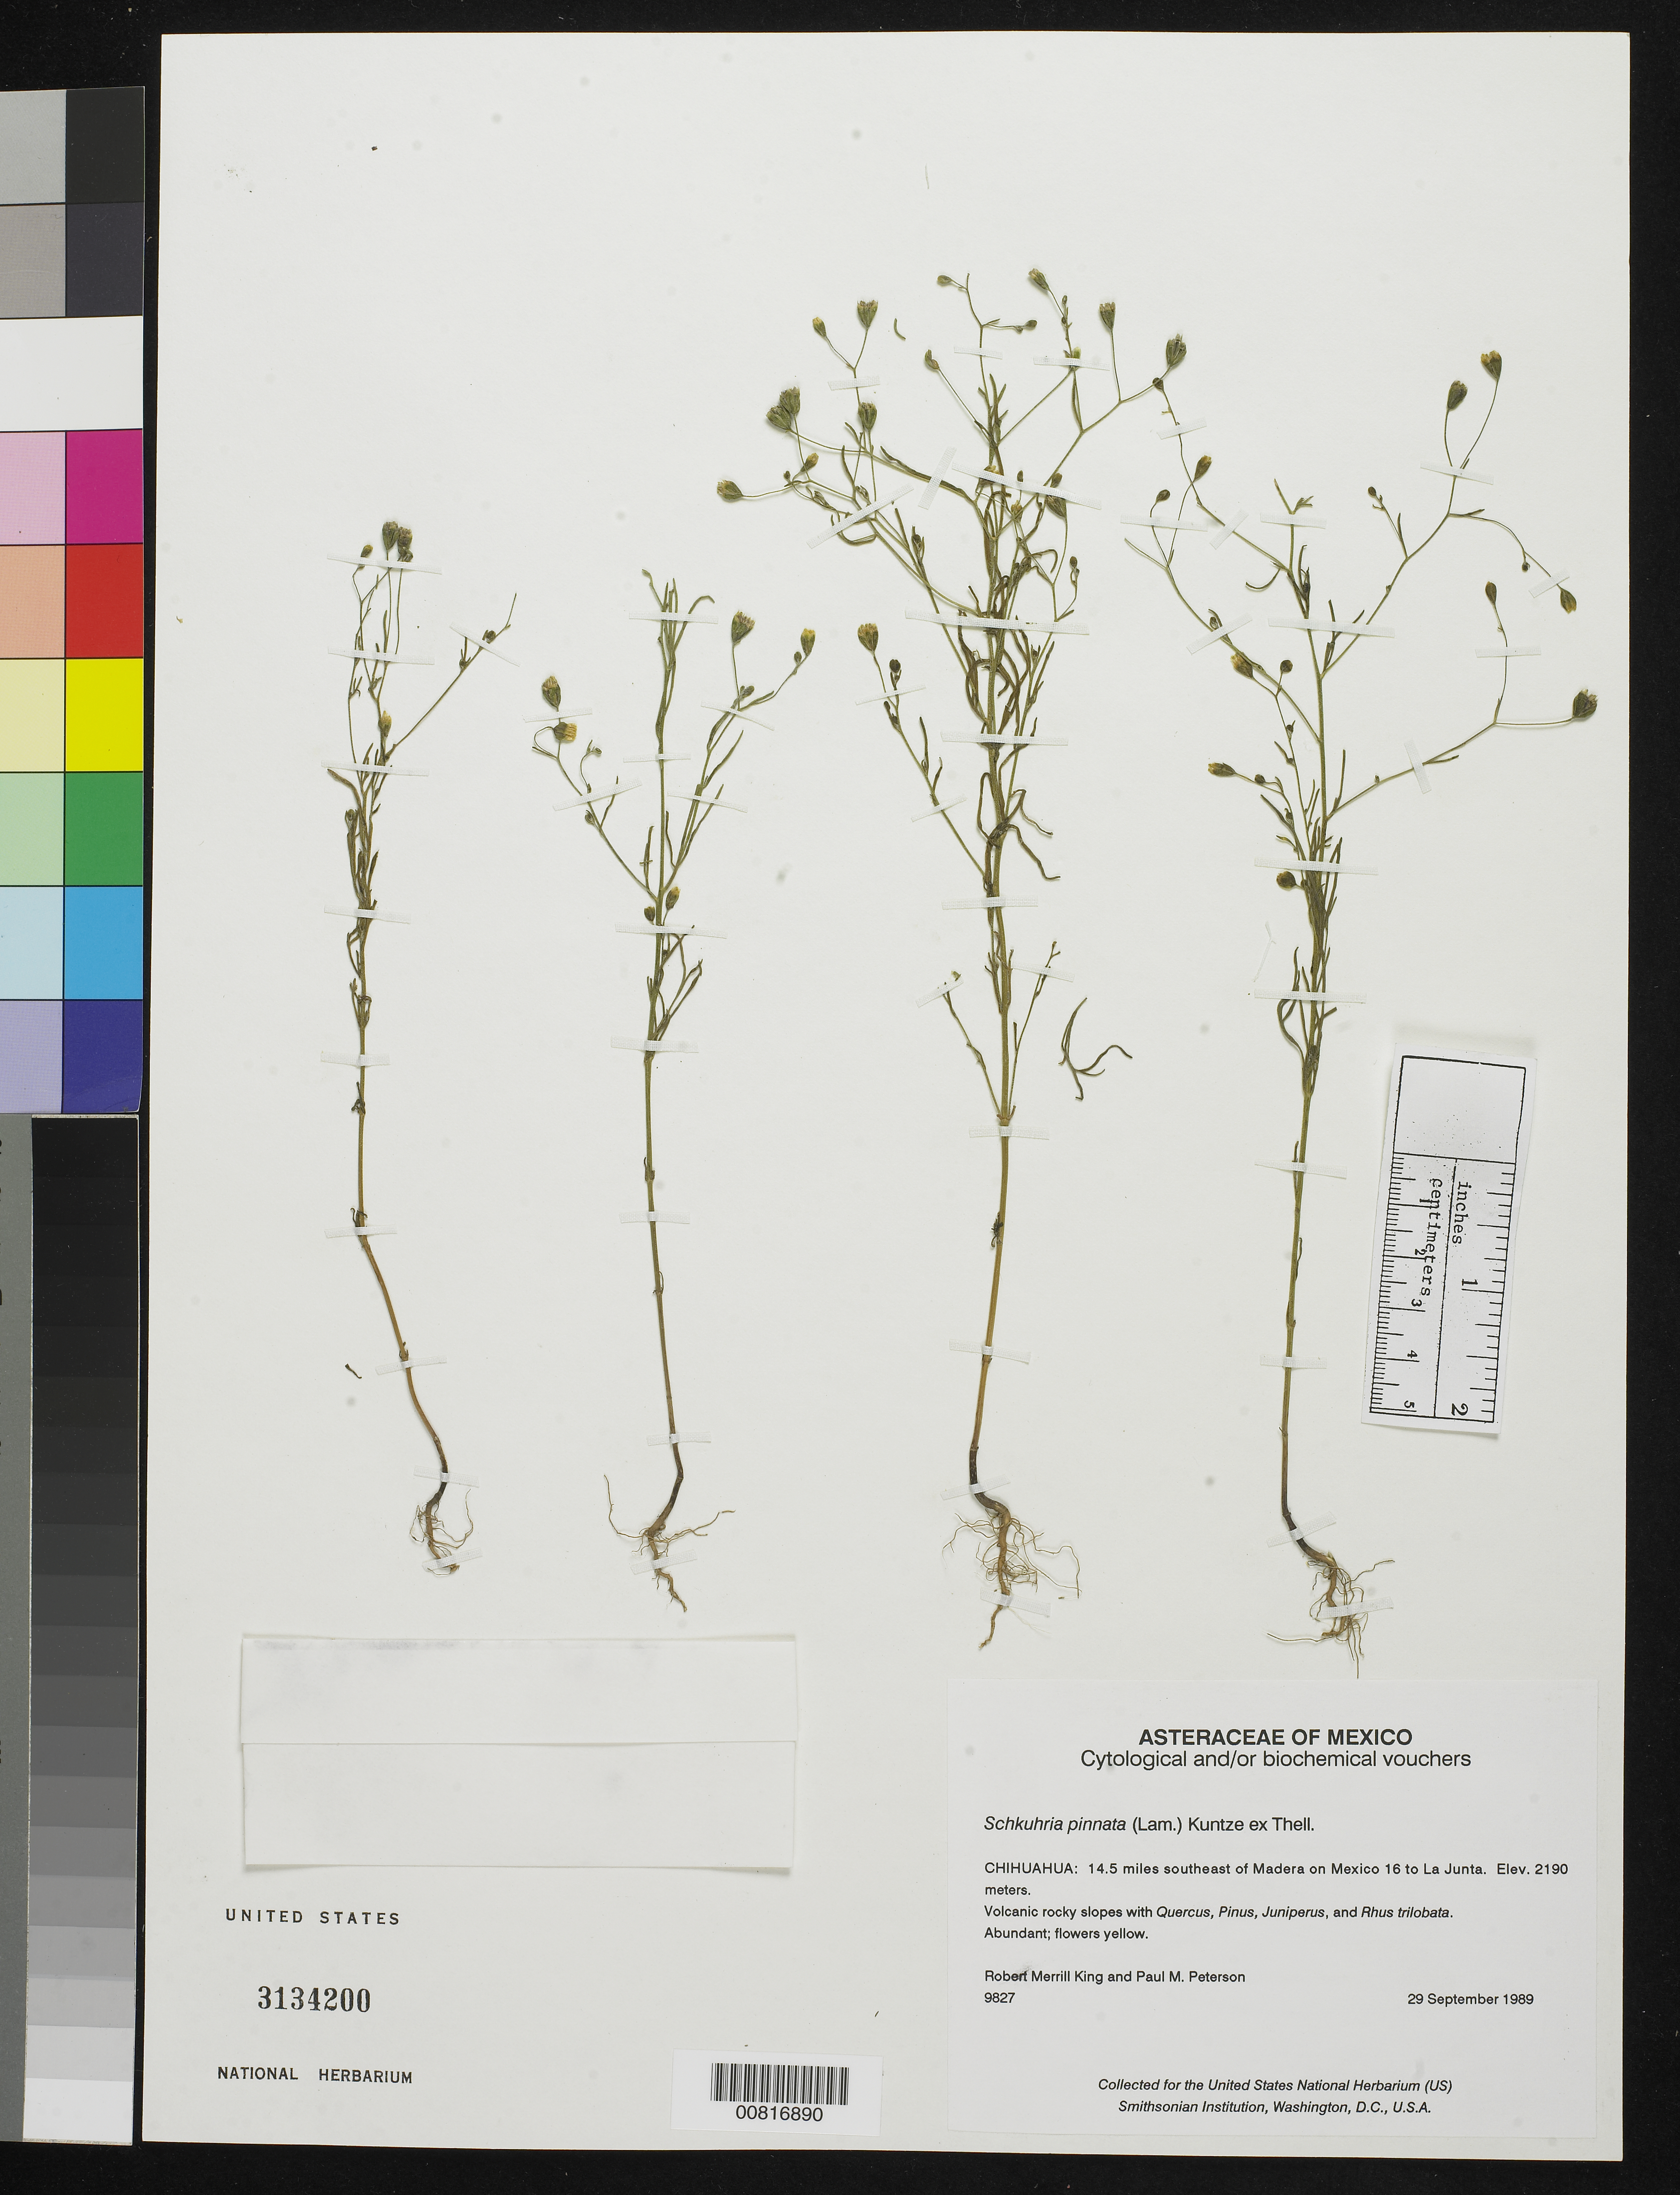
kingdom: Plantae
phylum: Tracheophyta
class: Magnoliopsida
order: Asterales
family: Asteraceae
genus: Schkuhria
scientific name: Schkuhria pinnata var. virgata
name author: (La Llave ex La Llave) Heiser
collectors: R. M. King & P. M. Peterson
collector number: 9827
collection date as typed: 29 Sep 1989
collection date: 1989-09-29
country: Mexico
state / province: Chihuahua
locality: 14.5 miles southeast of Madera on Mexico 16 to La Junta.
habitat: Volcanic rocky slopes with Quercus, Pinus, Juniperus, and Rhus trilobata.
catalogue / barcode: US 3134200